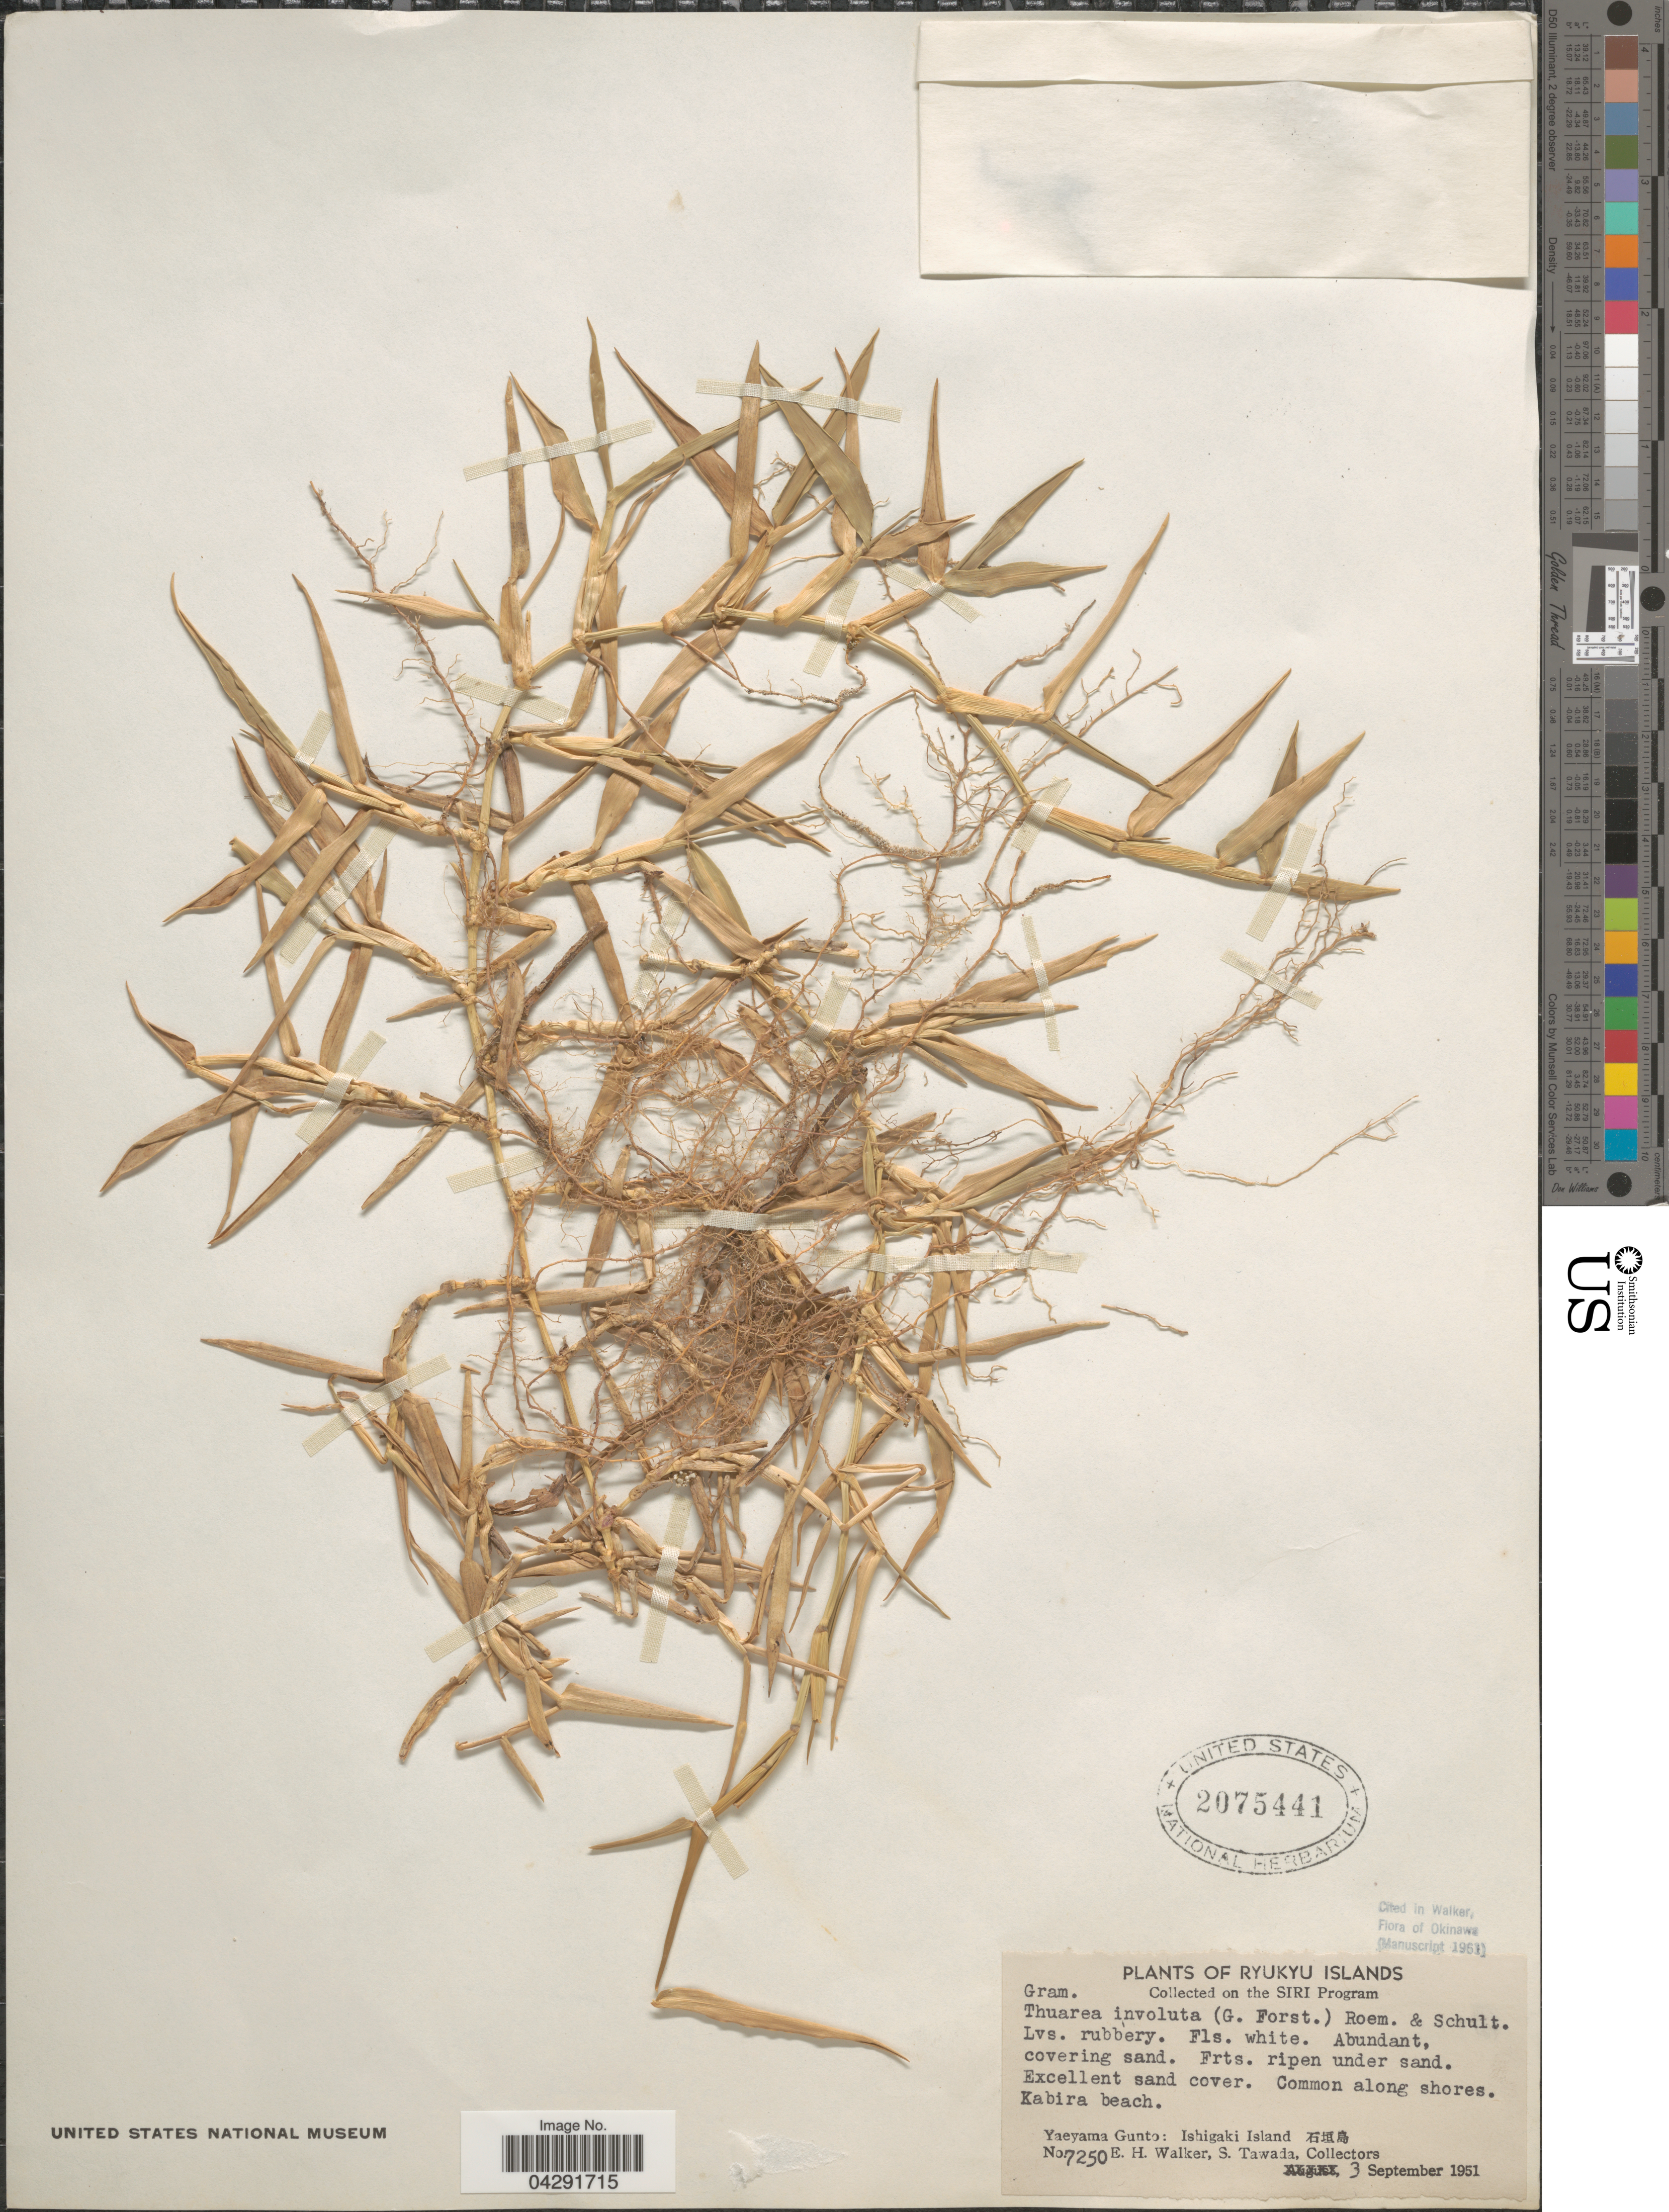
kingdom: Plantae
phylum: Tracheophyta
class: Liliopsida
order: Poales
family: Poaceae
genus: Thuarea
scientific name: Thuarea involuta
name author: (G. Forst.) R. Br. ex Sm.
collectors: E. H. Walker & S. Tawada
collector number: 7250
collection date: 1951-09-03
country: Japan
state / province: Okinawa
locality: Ryukyu Islands. Common along shores. Kabira beach. Yaeyama Gunto: Ishigaki Island X.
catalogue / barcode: US 2075441